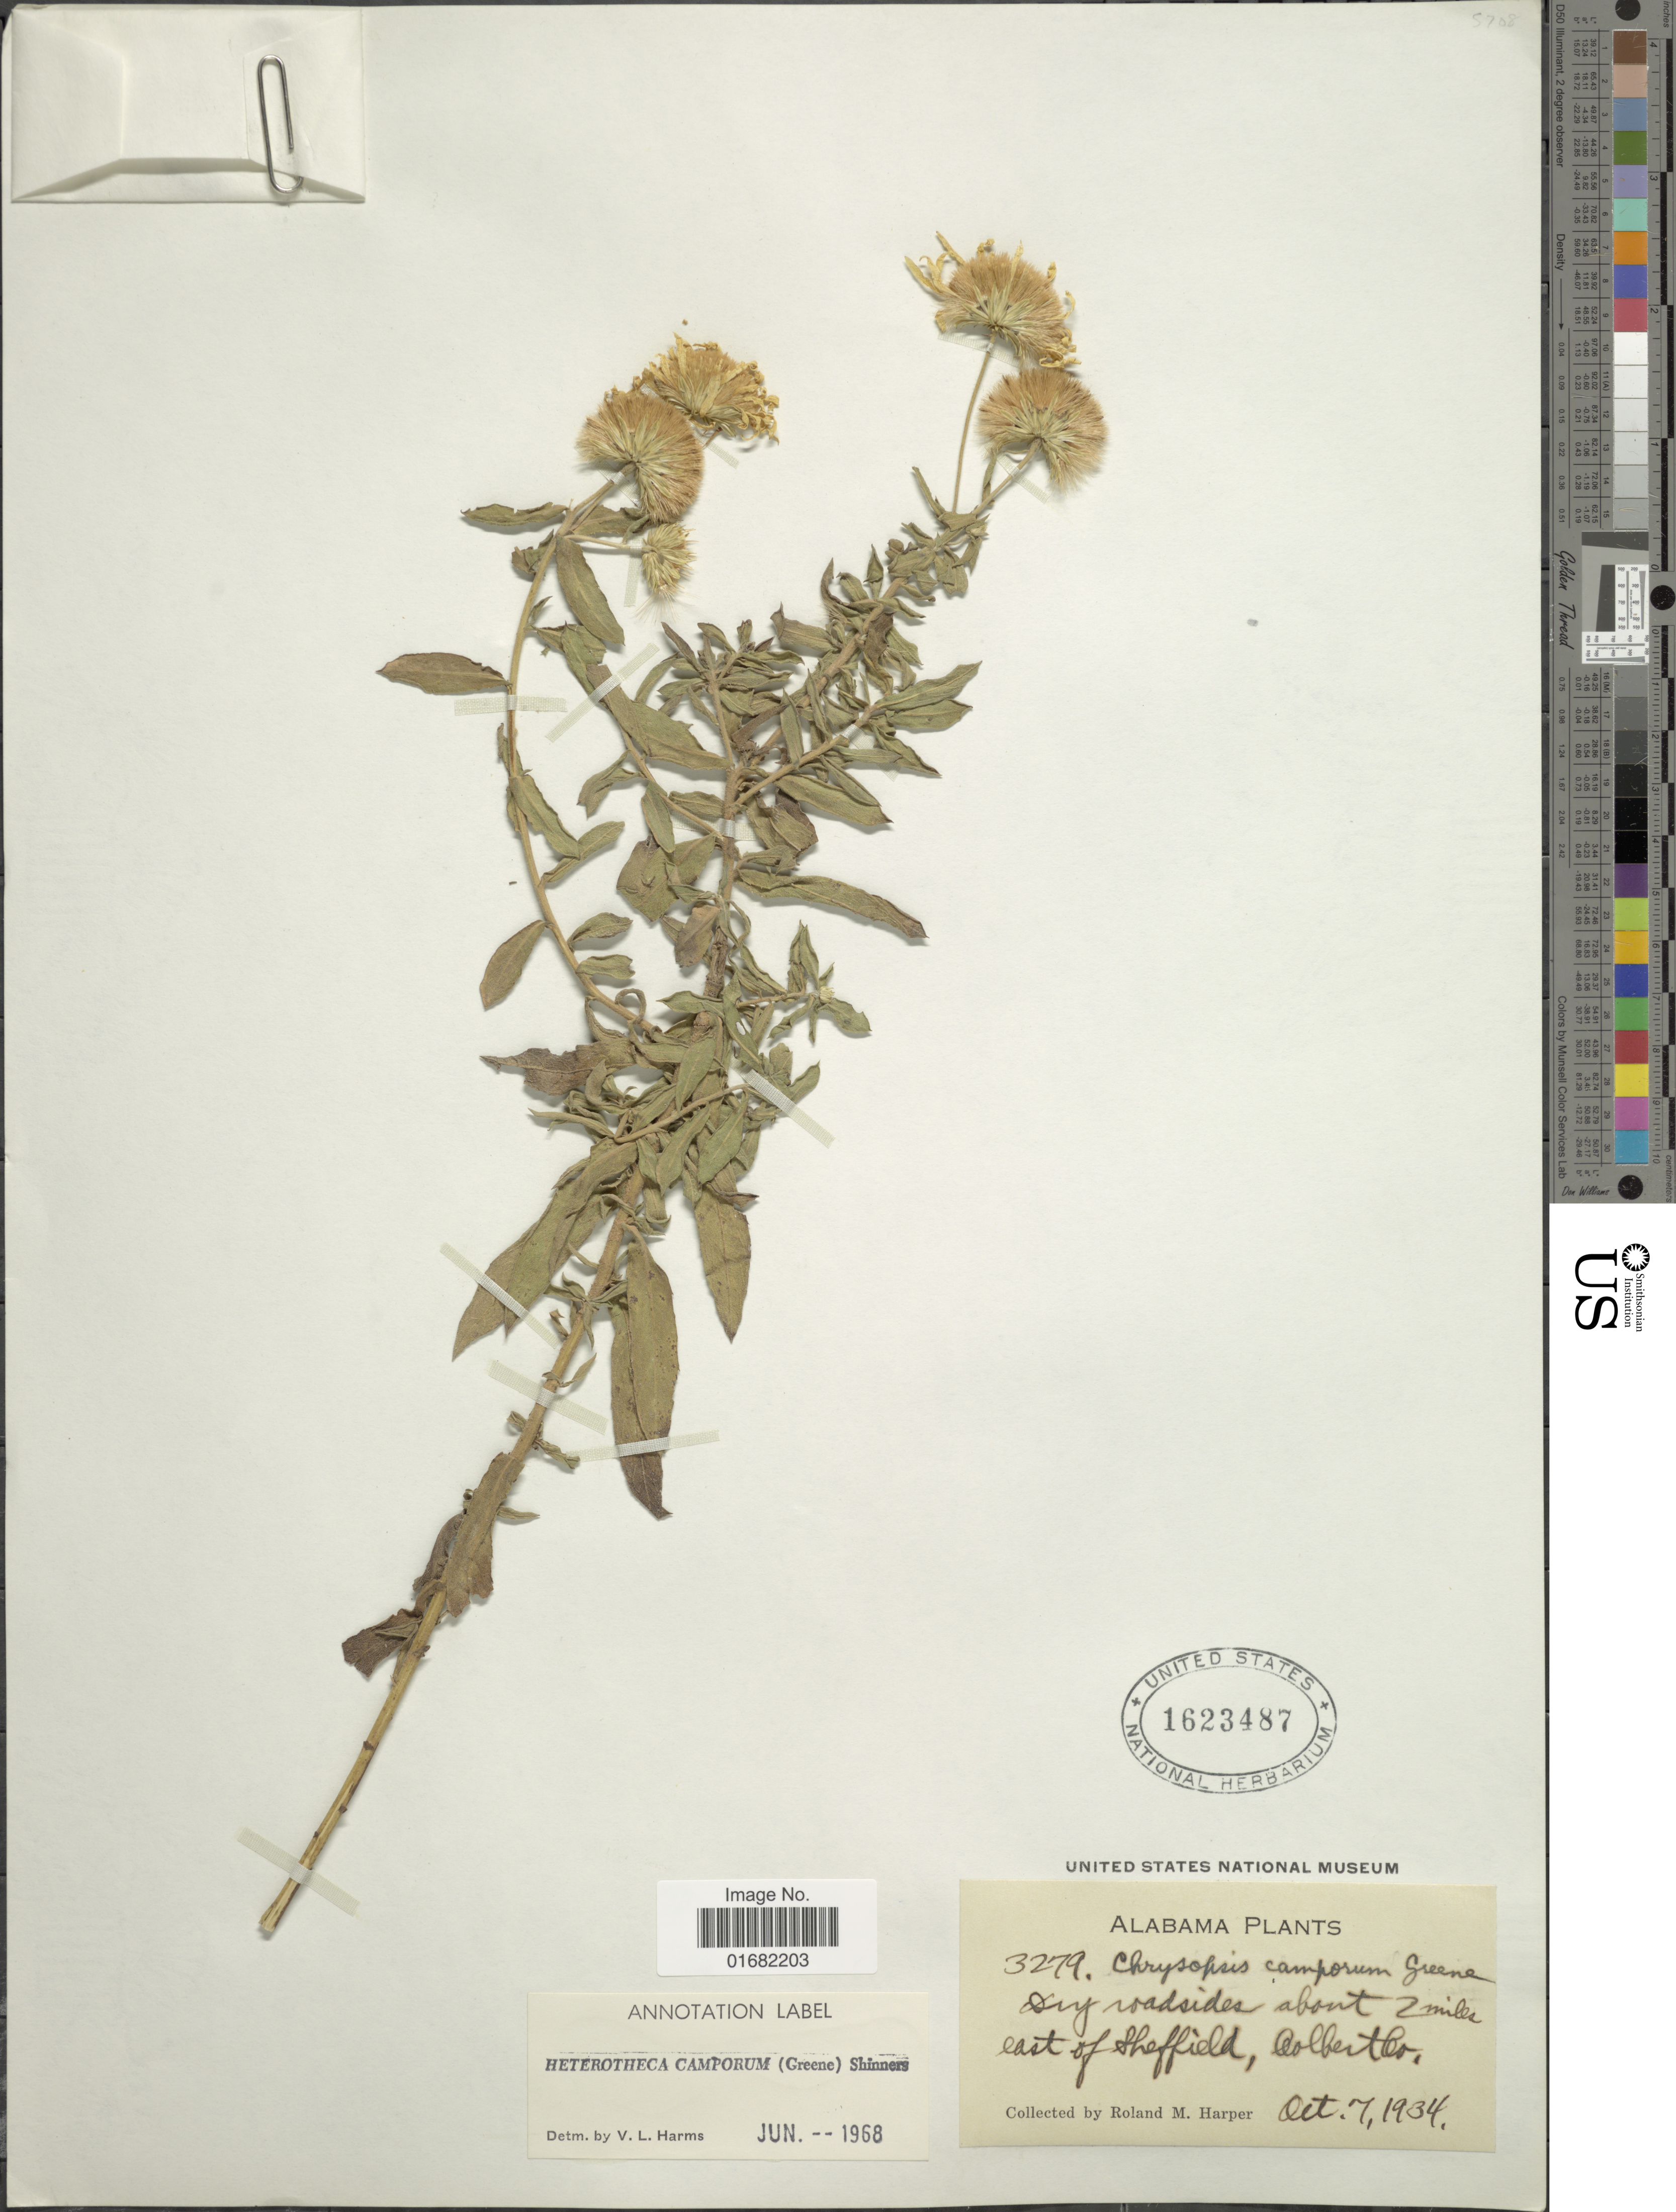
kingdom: Plantae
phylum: Tracheophyta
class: Magnoliopsida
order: Asterales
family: Asteraceae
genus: Heterotheca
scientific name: Heterotheca camporum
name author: (Greene) Shinners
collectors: R. M. Harper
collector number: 3279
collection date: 1934-10-07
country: United States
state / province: Alabama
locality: About 2 miles east of Sheffield, Colbert Co.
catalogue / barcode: US 1623487